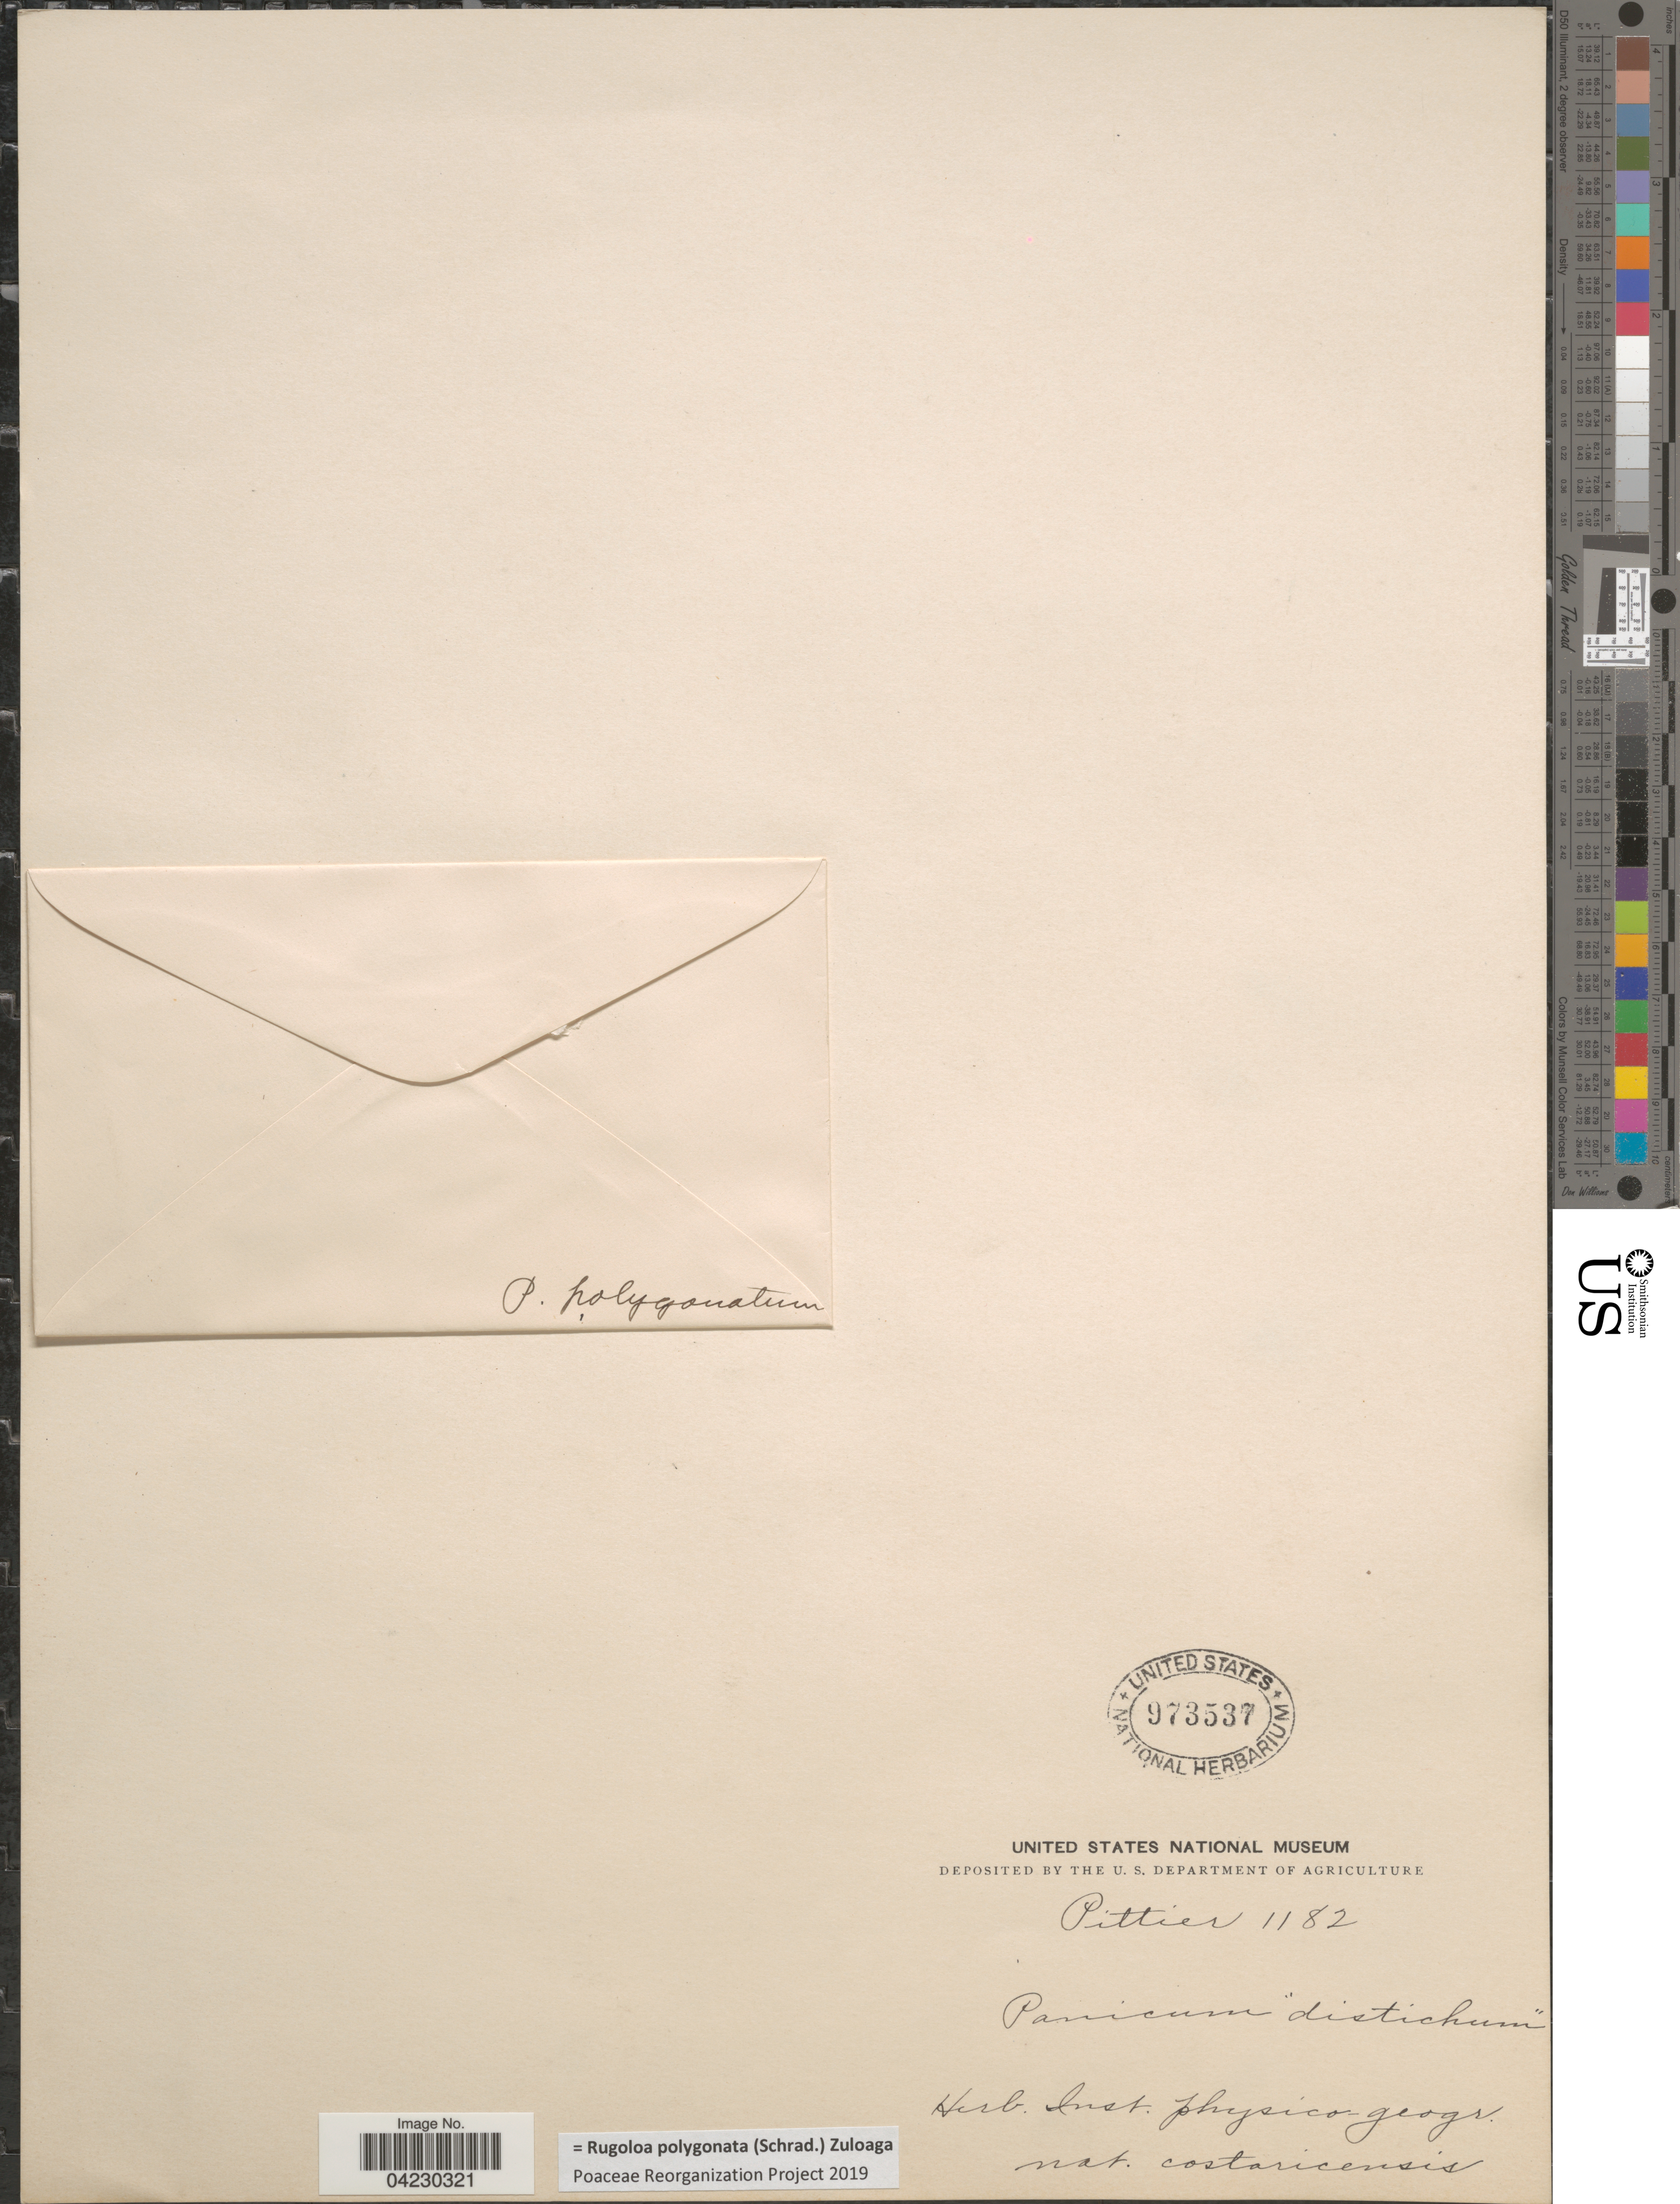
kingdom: Plantae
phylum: Tracheophyta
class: Liliopsida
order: Poales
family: Poaceae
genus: Rugoloa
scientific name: Rugoloa polygonata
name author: (Schrad.) Zuloaga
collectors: Pittier, --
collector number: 1182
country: Costa Rica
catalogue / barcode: US 973537